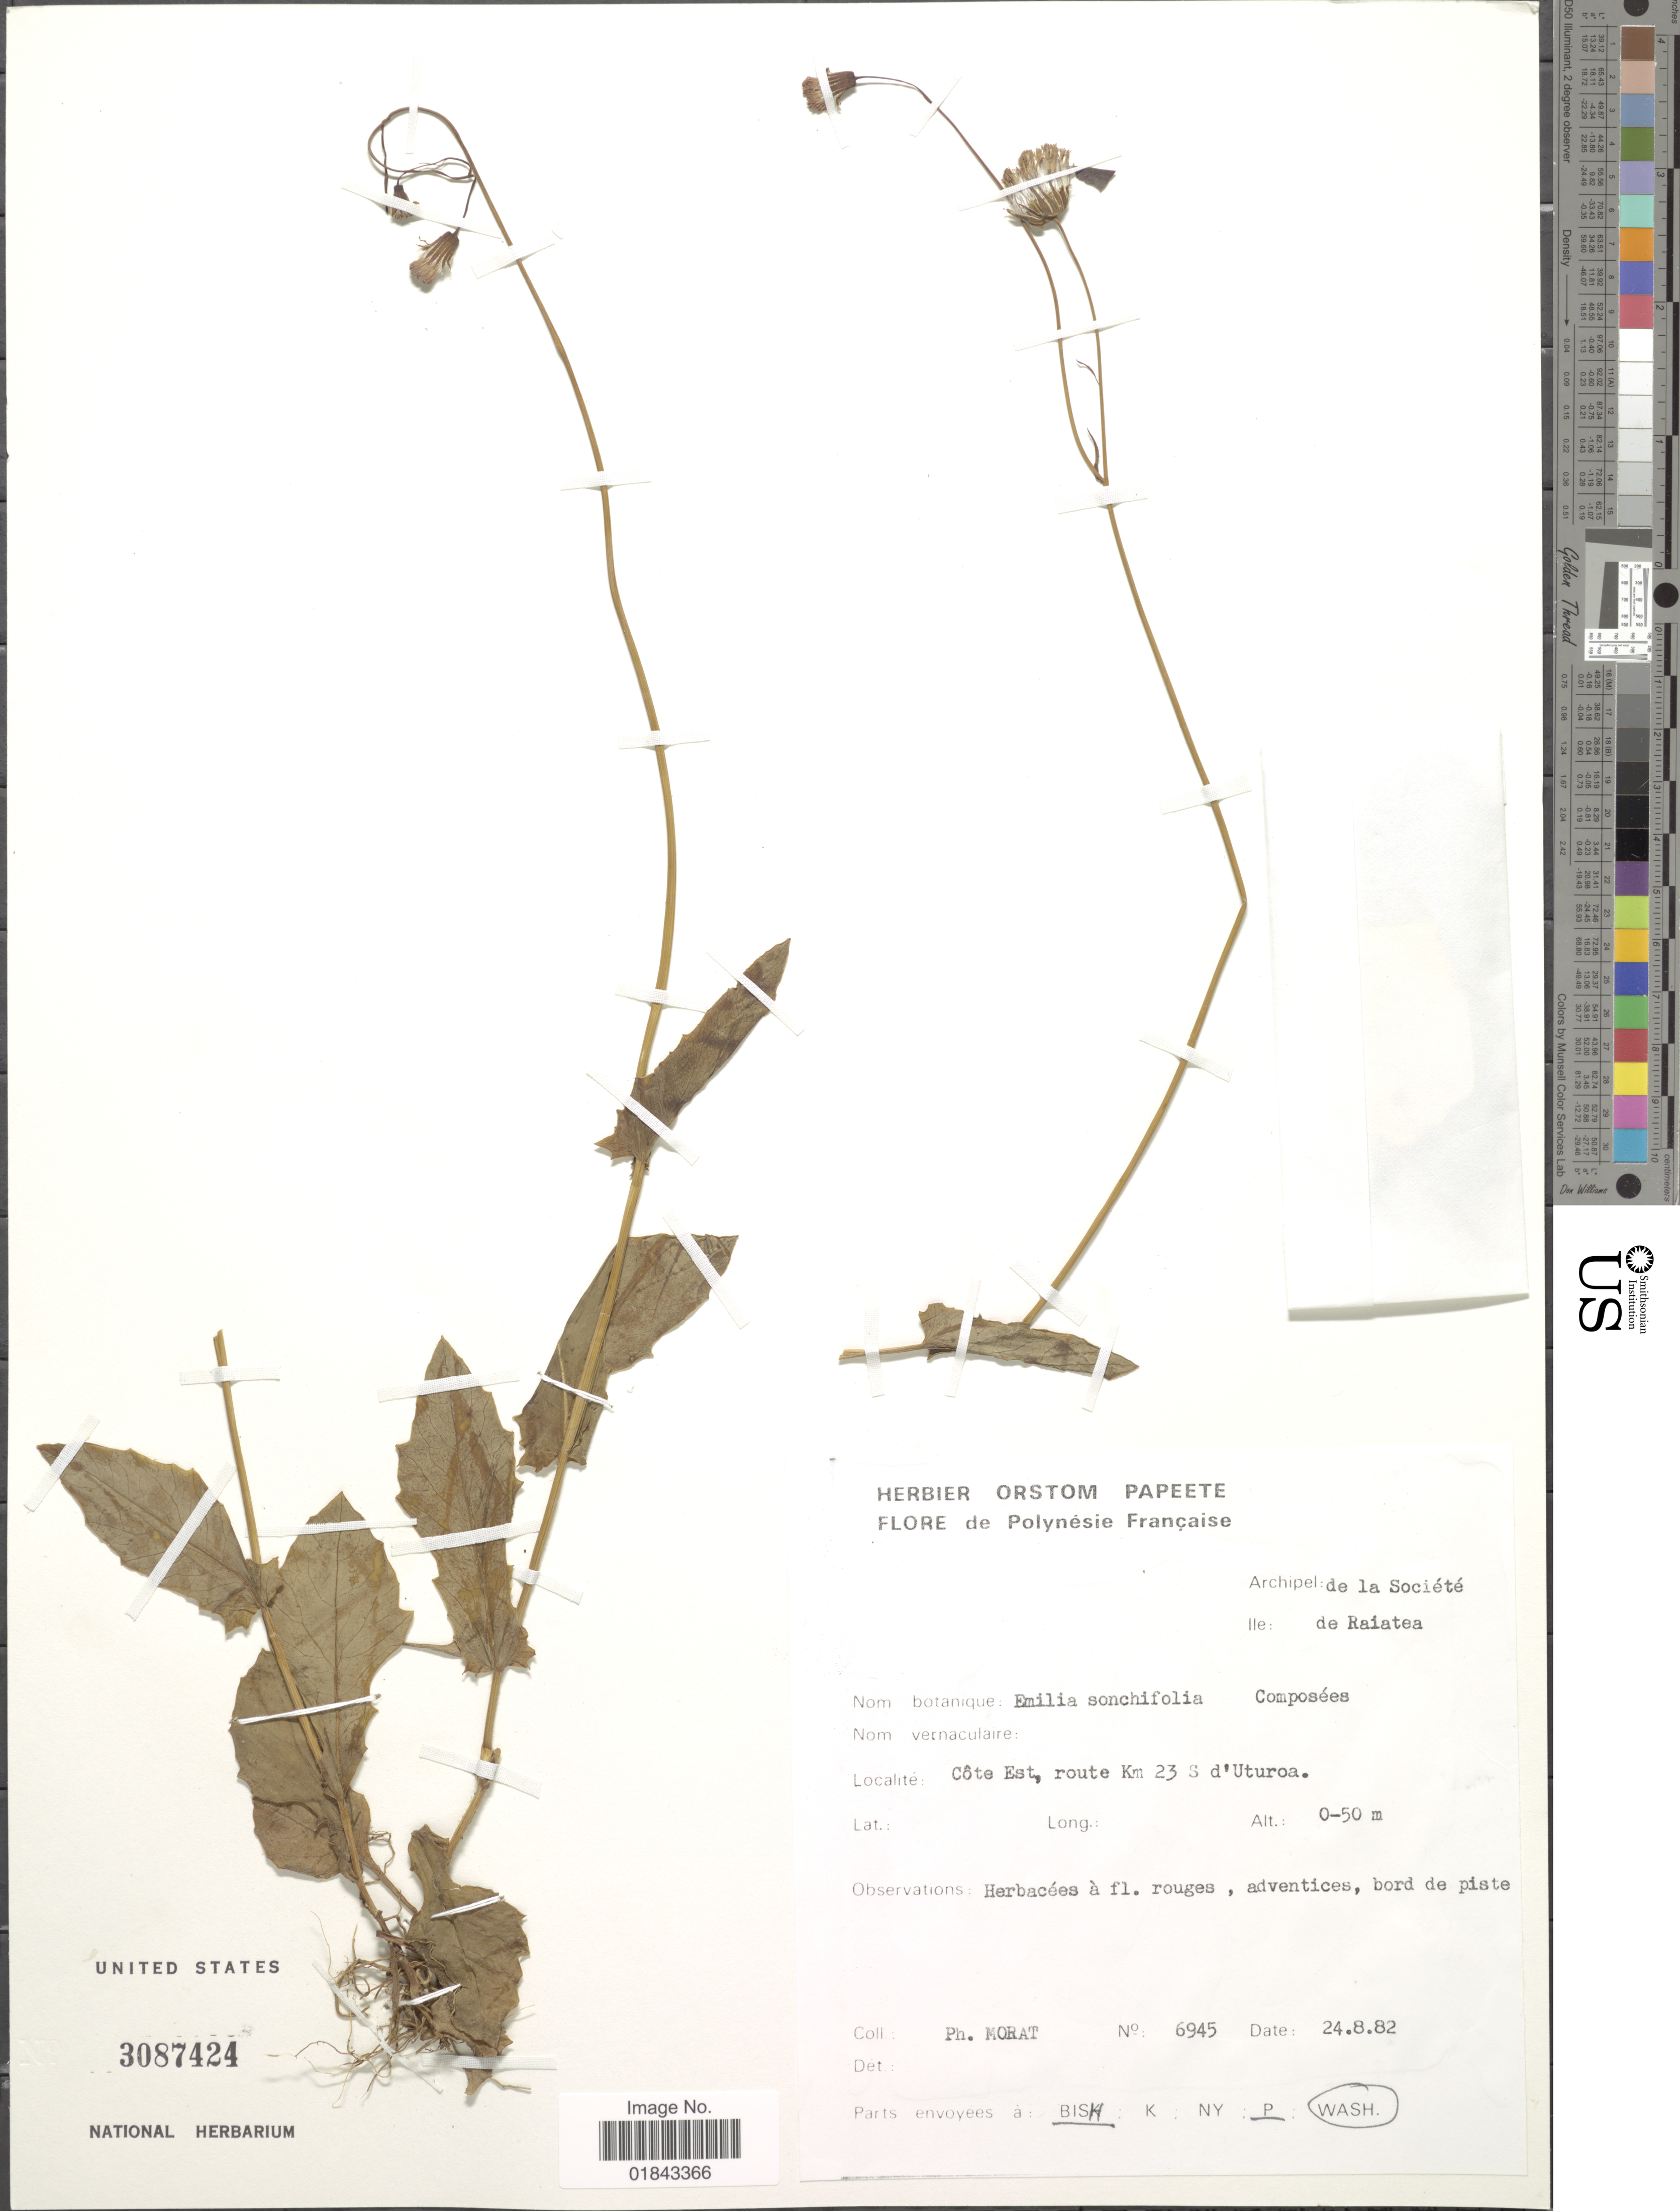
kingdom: Plantae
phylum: Tracheophyta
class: Magnoliopsida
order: Asterales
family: Asteraceae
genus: Emilia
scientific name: Emilia sonchifolia var. javanica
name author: (Burm. f.) Mattf.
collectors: P. Morat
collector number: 6945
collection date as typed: Transcribed d/m/y: 24/8/82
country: French Polynesia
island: Raiatea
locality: Archipel: de la Societe, Ile: de Raiatea, Cote Est. route Km 23 S d'Uturoa.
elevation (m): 0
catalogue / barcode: US 3087424